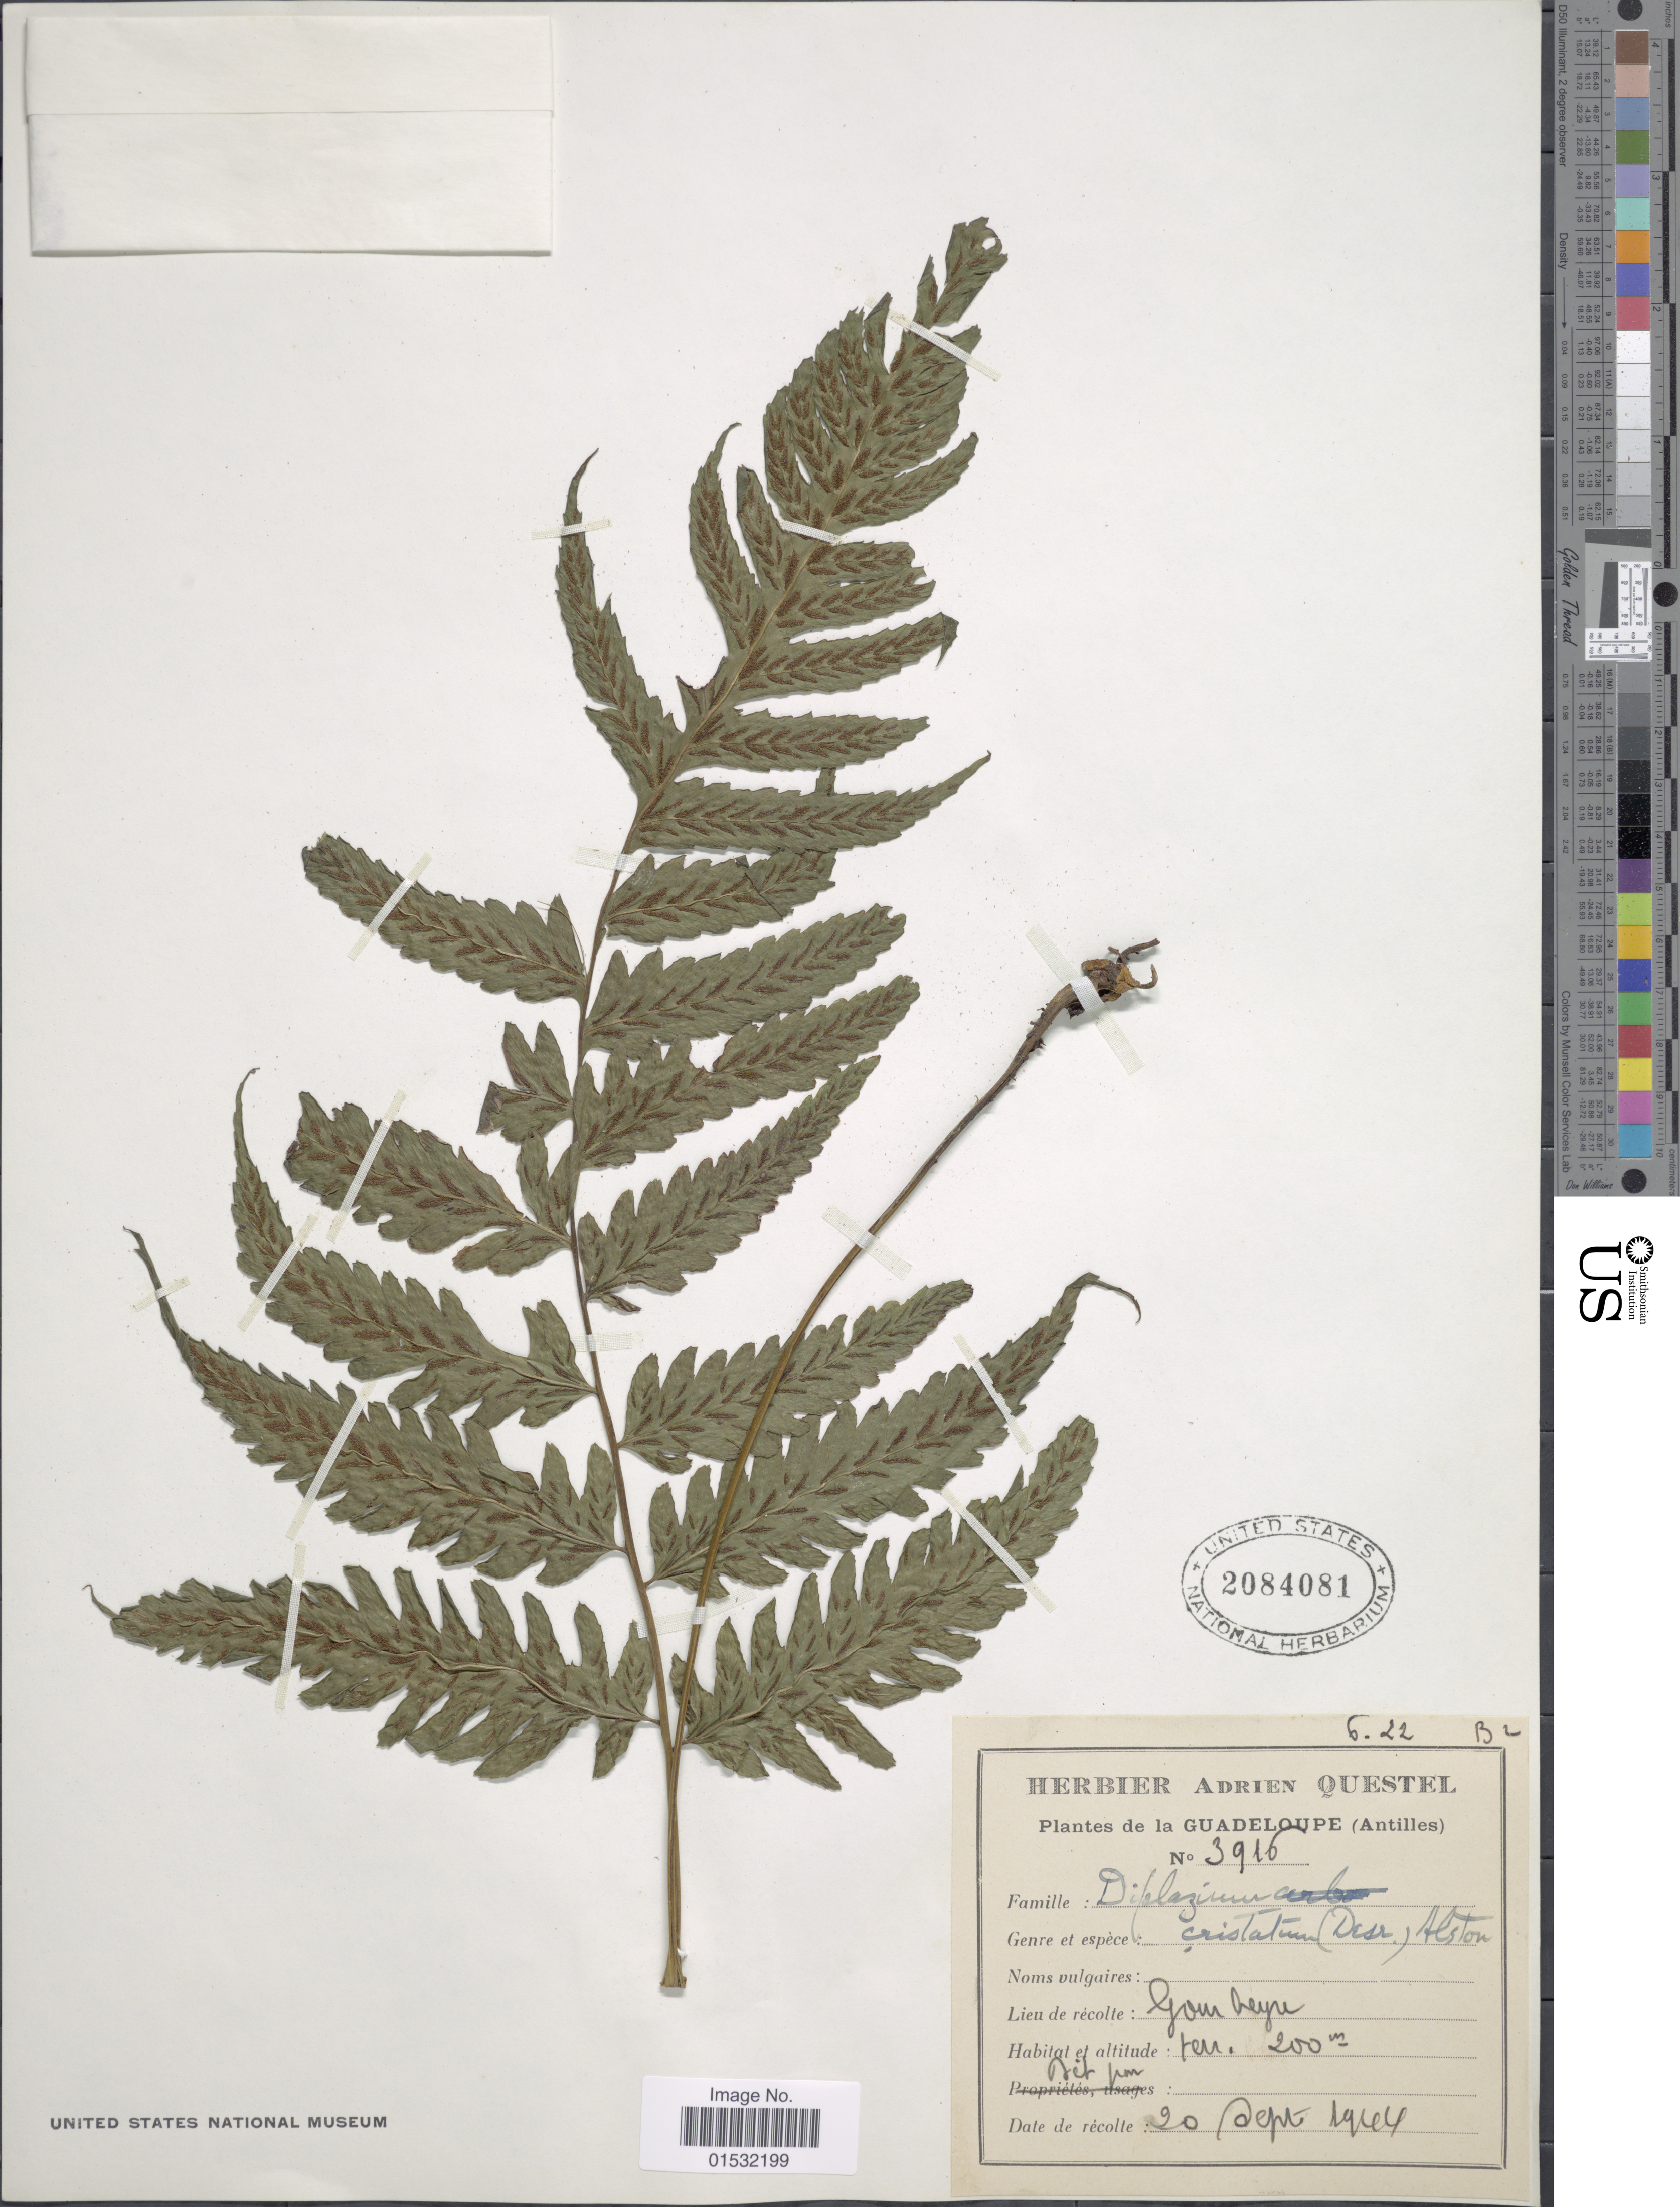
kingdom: Plantae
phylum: Tracheophyta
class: Polypodiopsida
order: Polypodiales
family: Athyriaceae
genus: Diplazium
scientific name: Diplazium cristatum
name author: (Desr.) Alston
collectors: A. Questel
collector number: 3916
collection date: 1944-09-20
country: Guadeloupe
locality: Gourbeyre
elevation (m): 200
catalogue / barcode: US 2084081